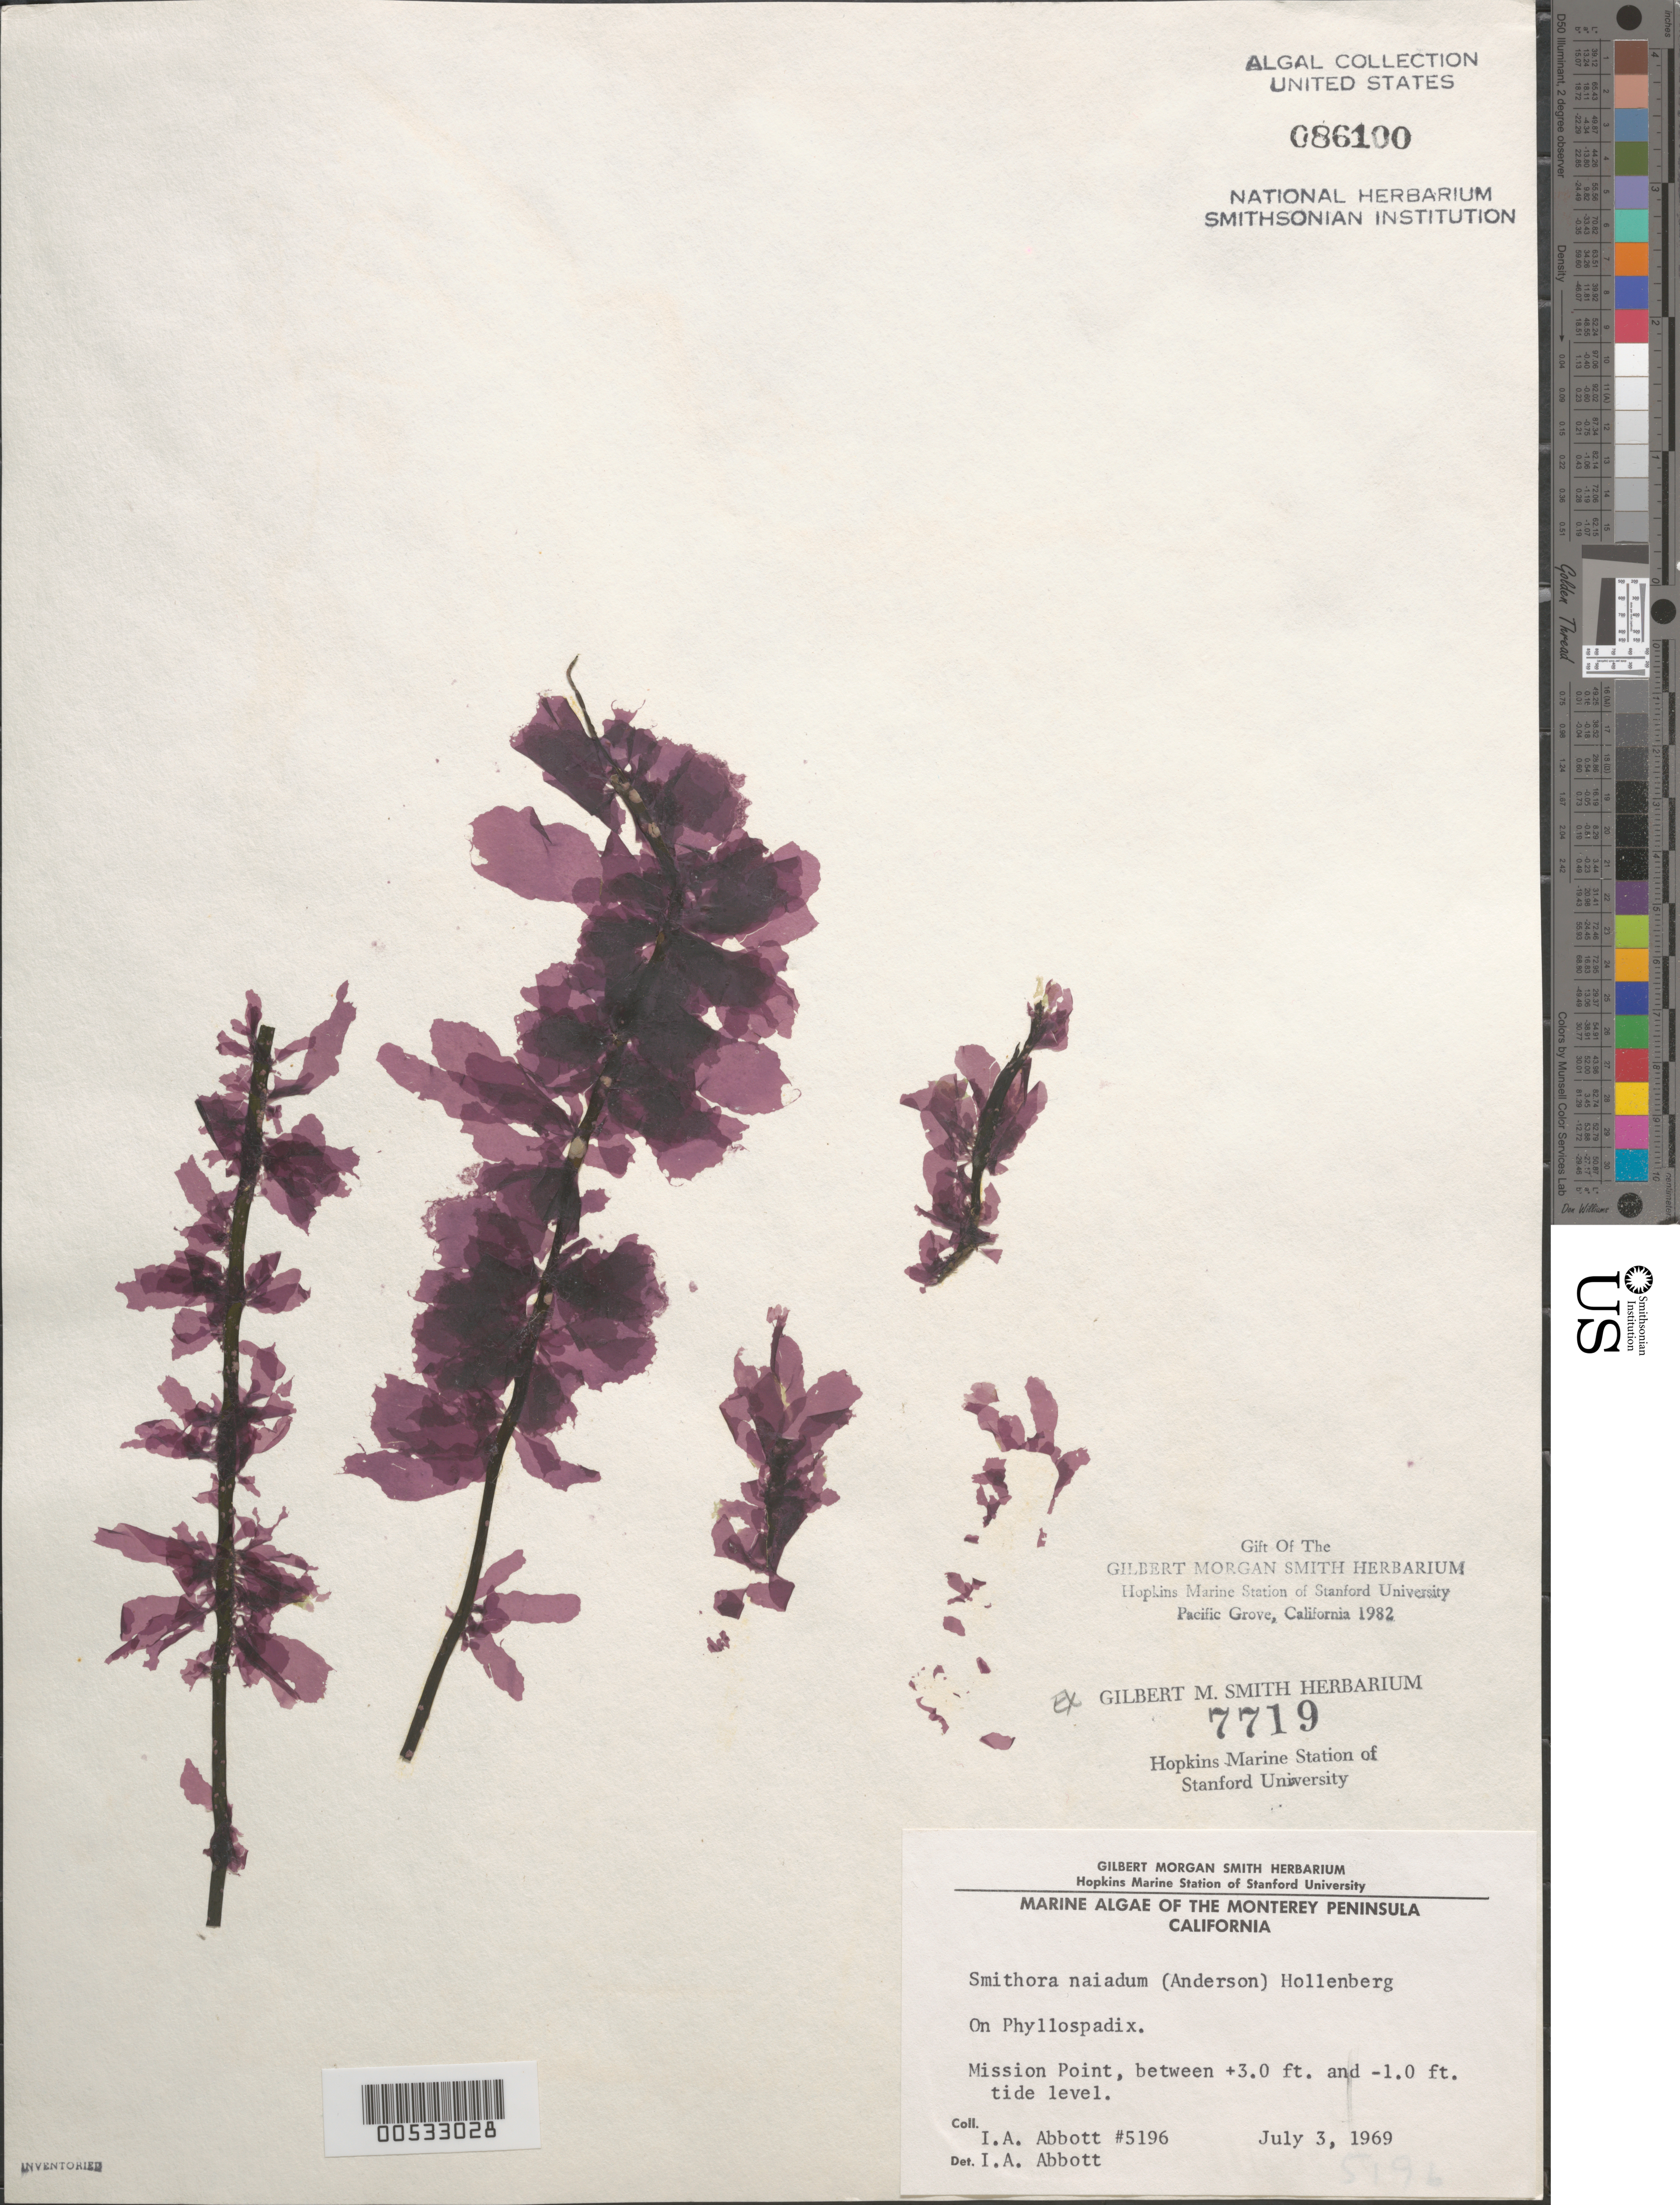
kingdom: Plantae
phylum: Rhodophyta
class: Compsopogonophyceae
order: Erythropeltidales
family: Erythrotrichiaceae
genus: Smithora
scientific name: Smithora naiadum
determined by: Abbott, Isabella A.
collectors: I. A. Abbott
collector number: IAA 5196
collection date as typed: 03 Jul 1969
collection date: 1969-07-03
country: United States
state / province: California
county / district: Monterey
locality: Mission Point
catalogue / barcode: US 86100